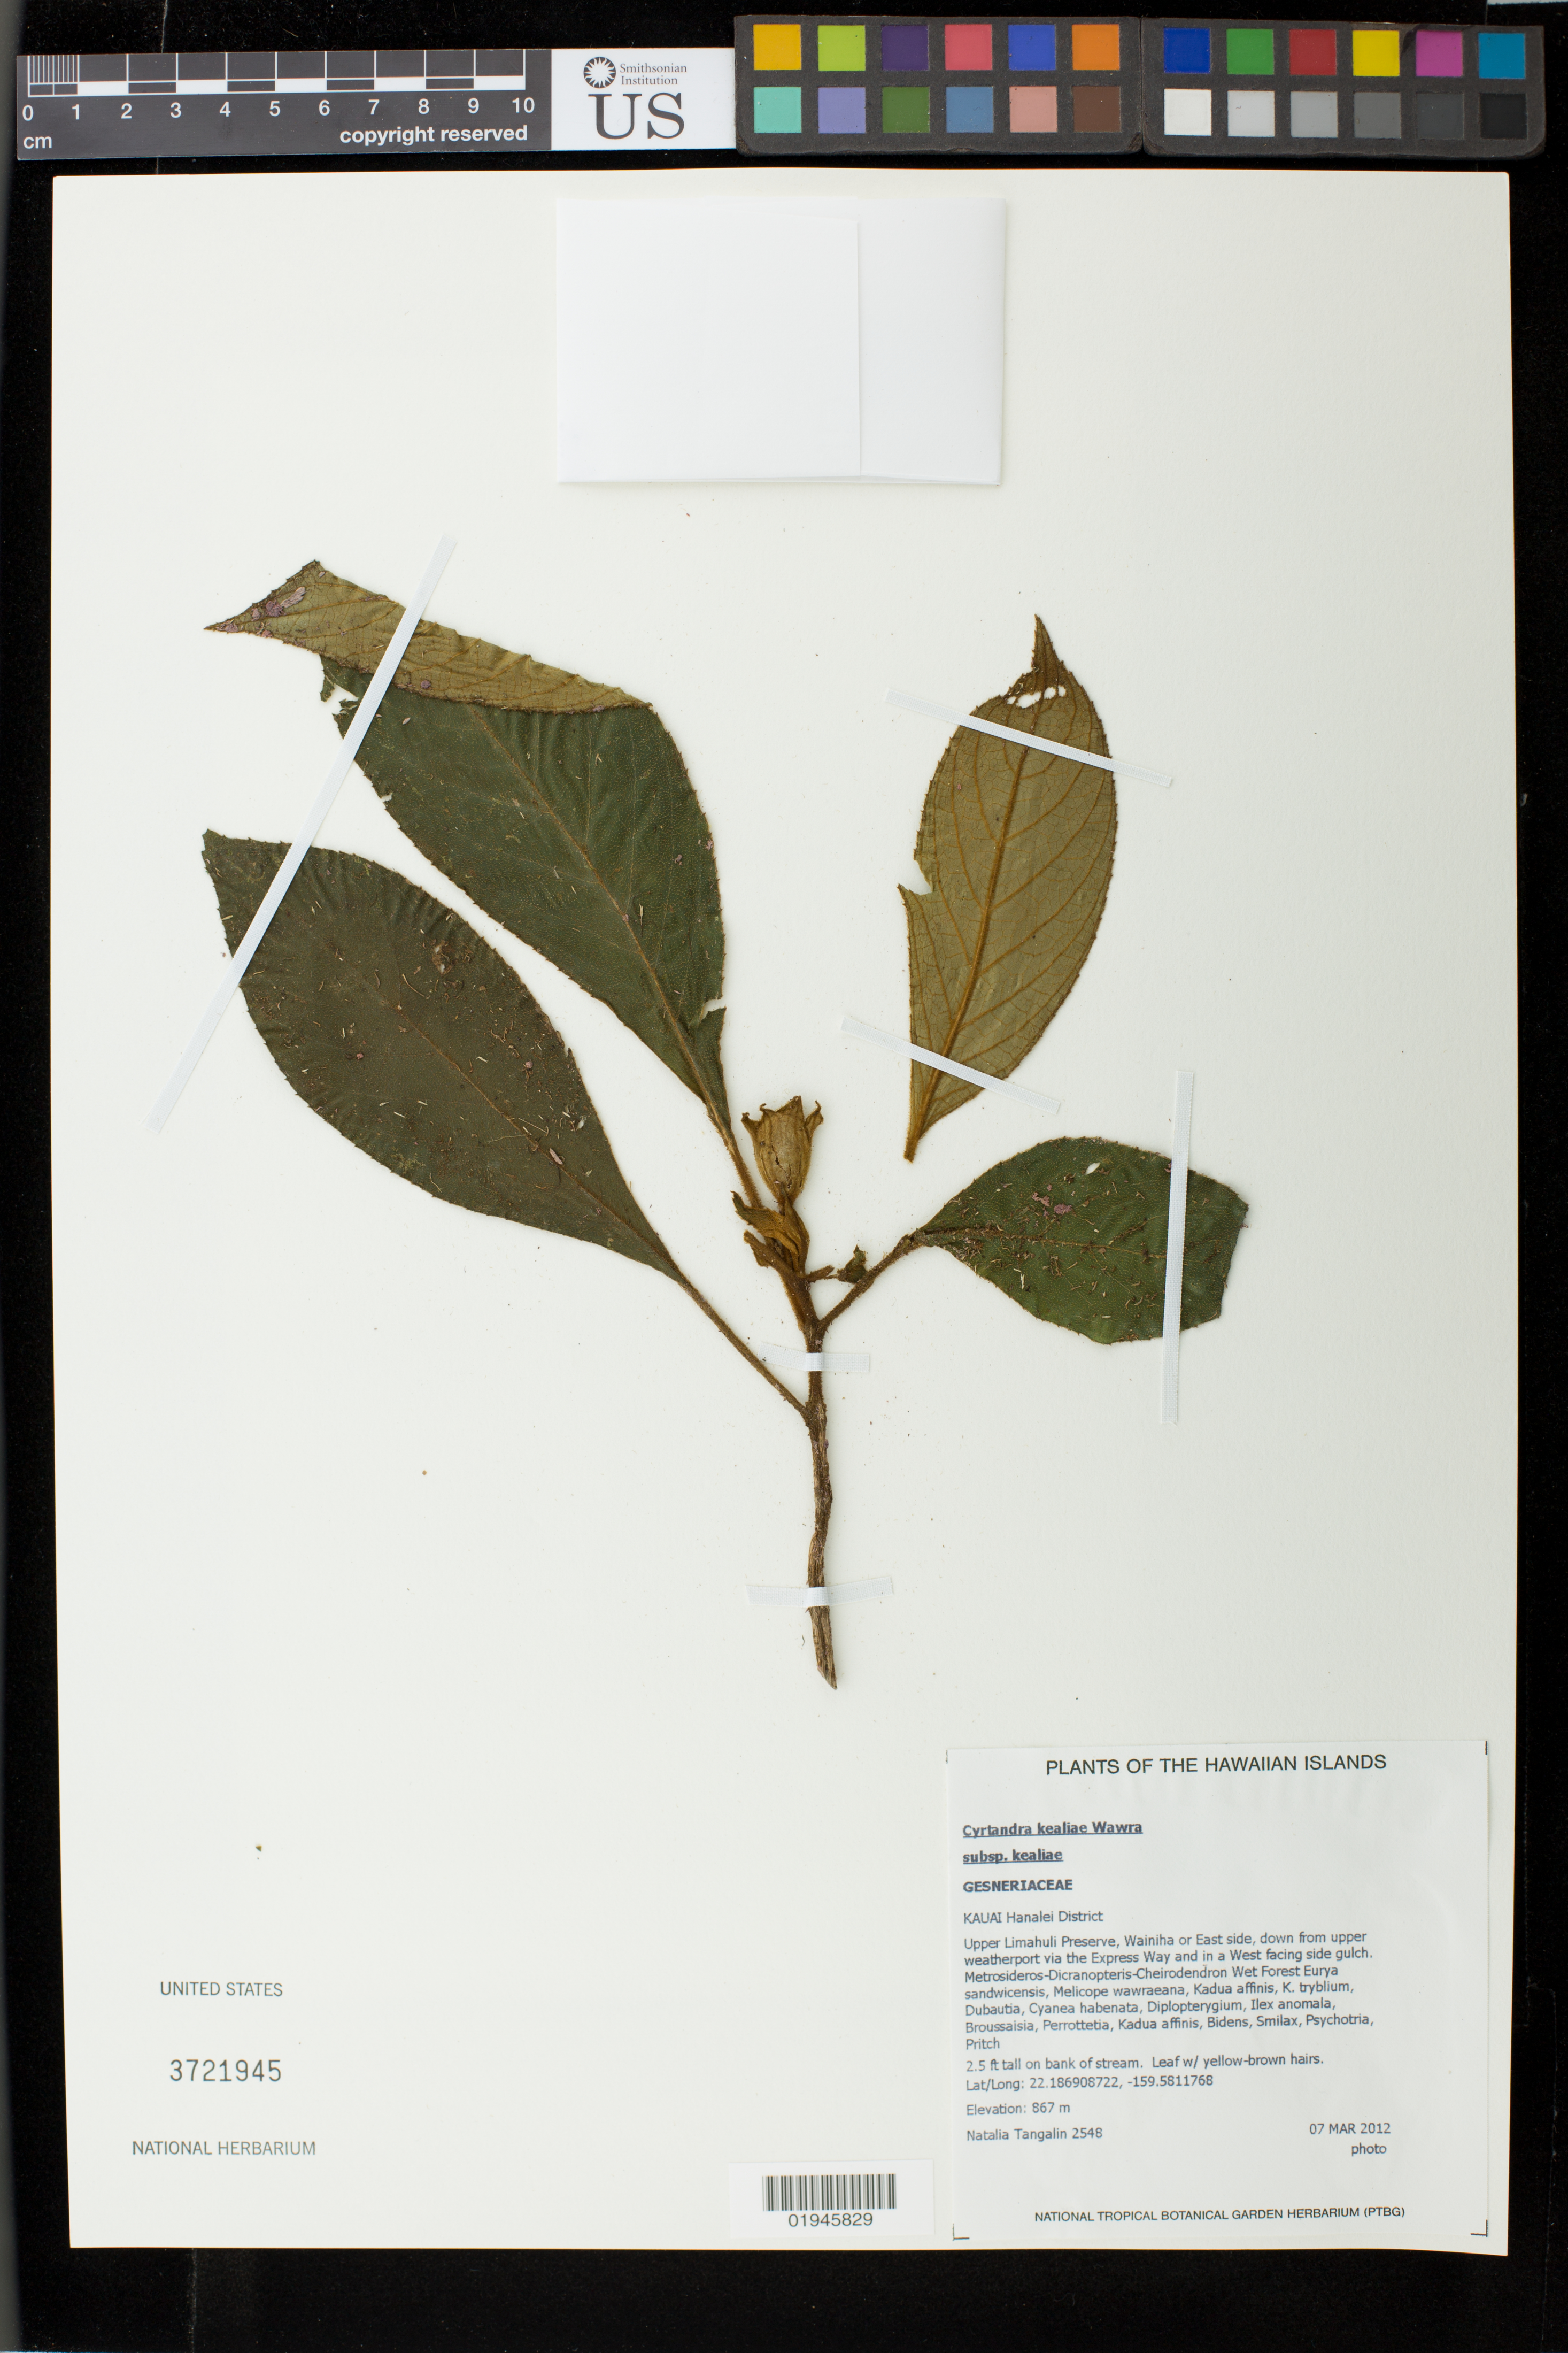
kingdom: Plantae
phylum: Tracheophyta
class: Magnoliopsida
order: Lamiales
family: Gesneriaceae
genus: Cyrtandra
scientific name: Cyrtandra kealiae subsp. kealiae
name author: Wawra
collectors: N. Tangalin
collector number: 2548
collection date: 2012-03-07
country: United States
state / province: Hawaii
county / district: Kauai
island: Kaua'i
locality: Hanalei District, Upper Limahuli Preserve, Wainiha or East side, down from upper weatherport via the Expressway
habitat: Wet forest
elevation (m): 867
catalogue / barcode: US 3721945